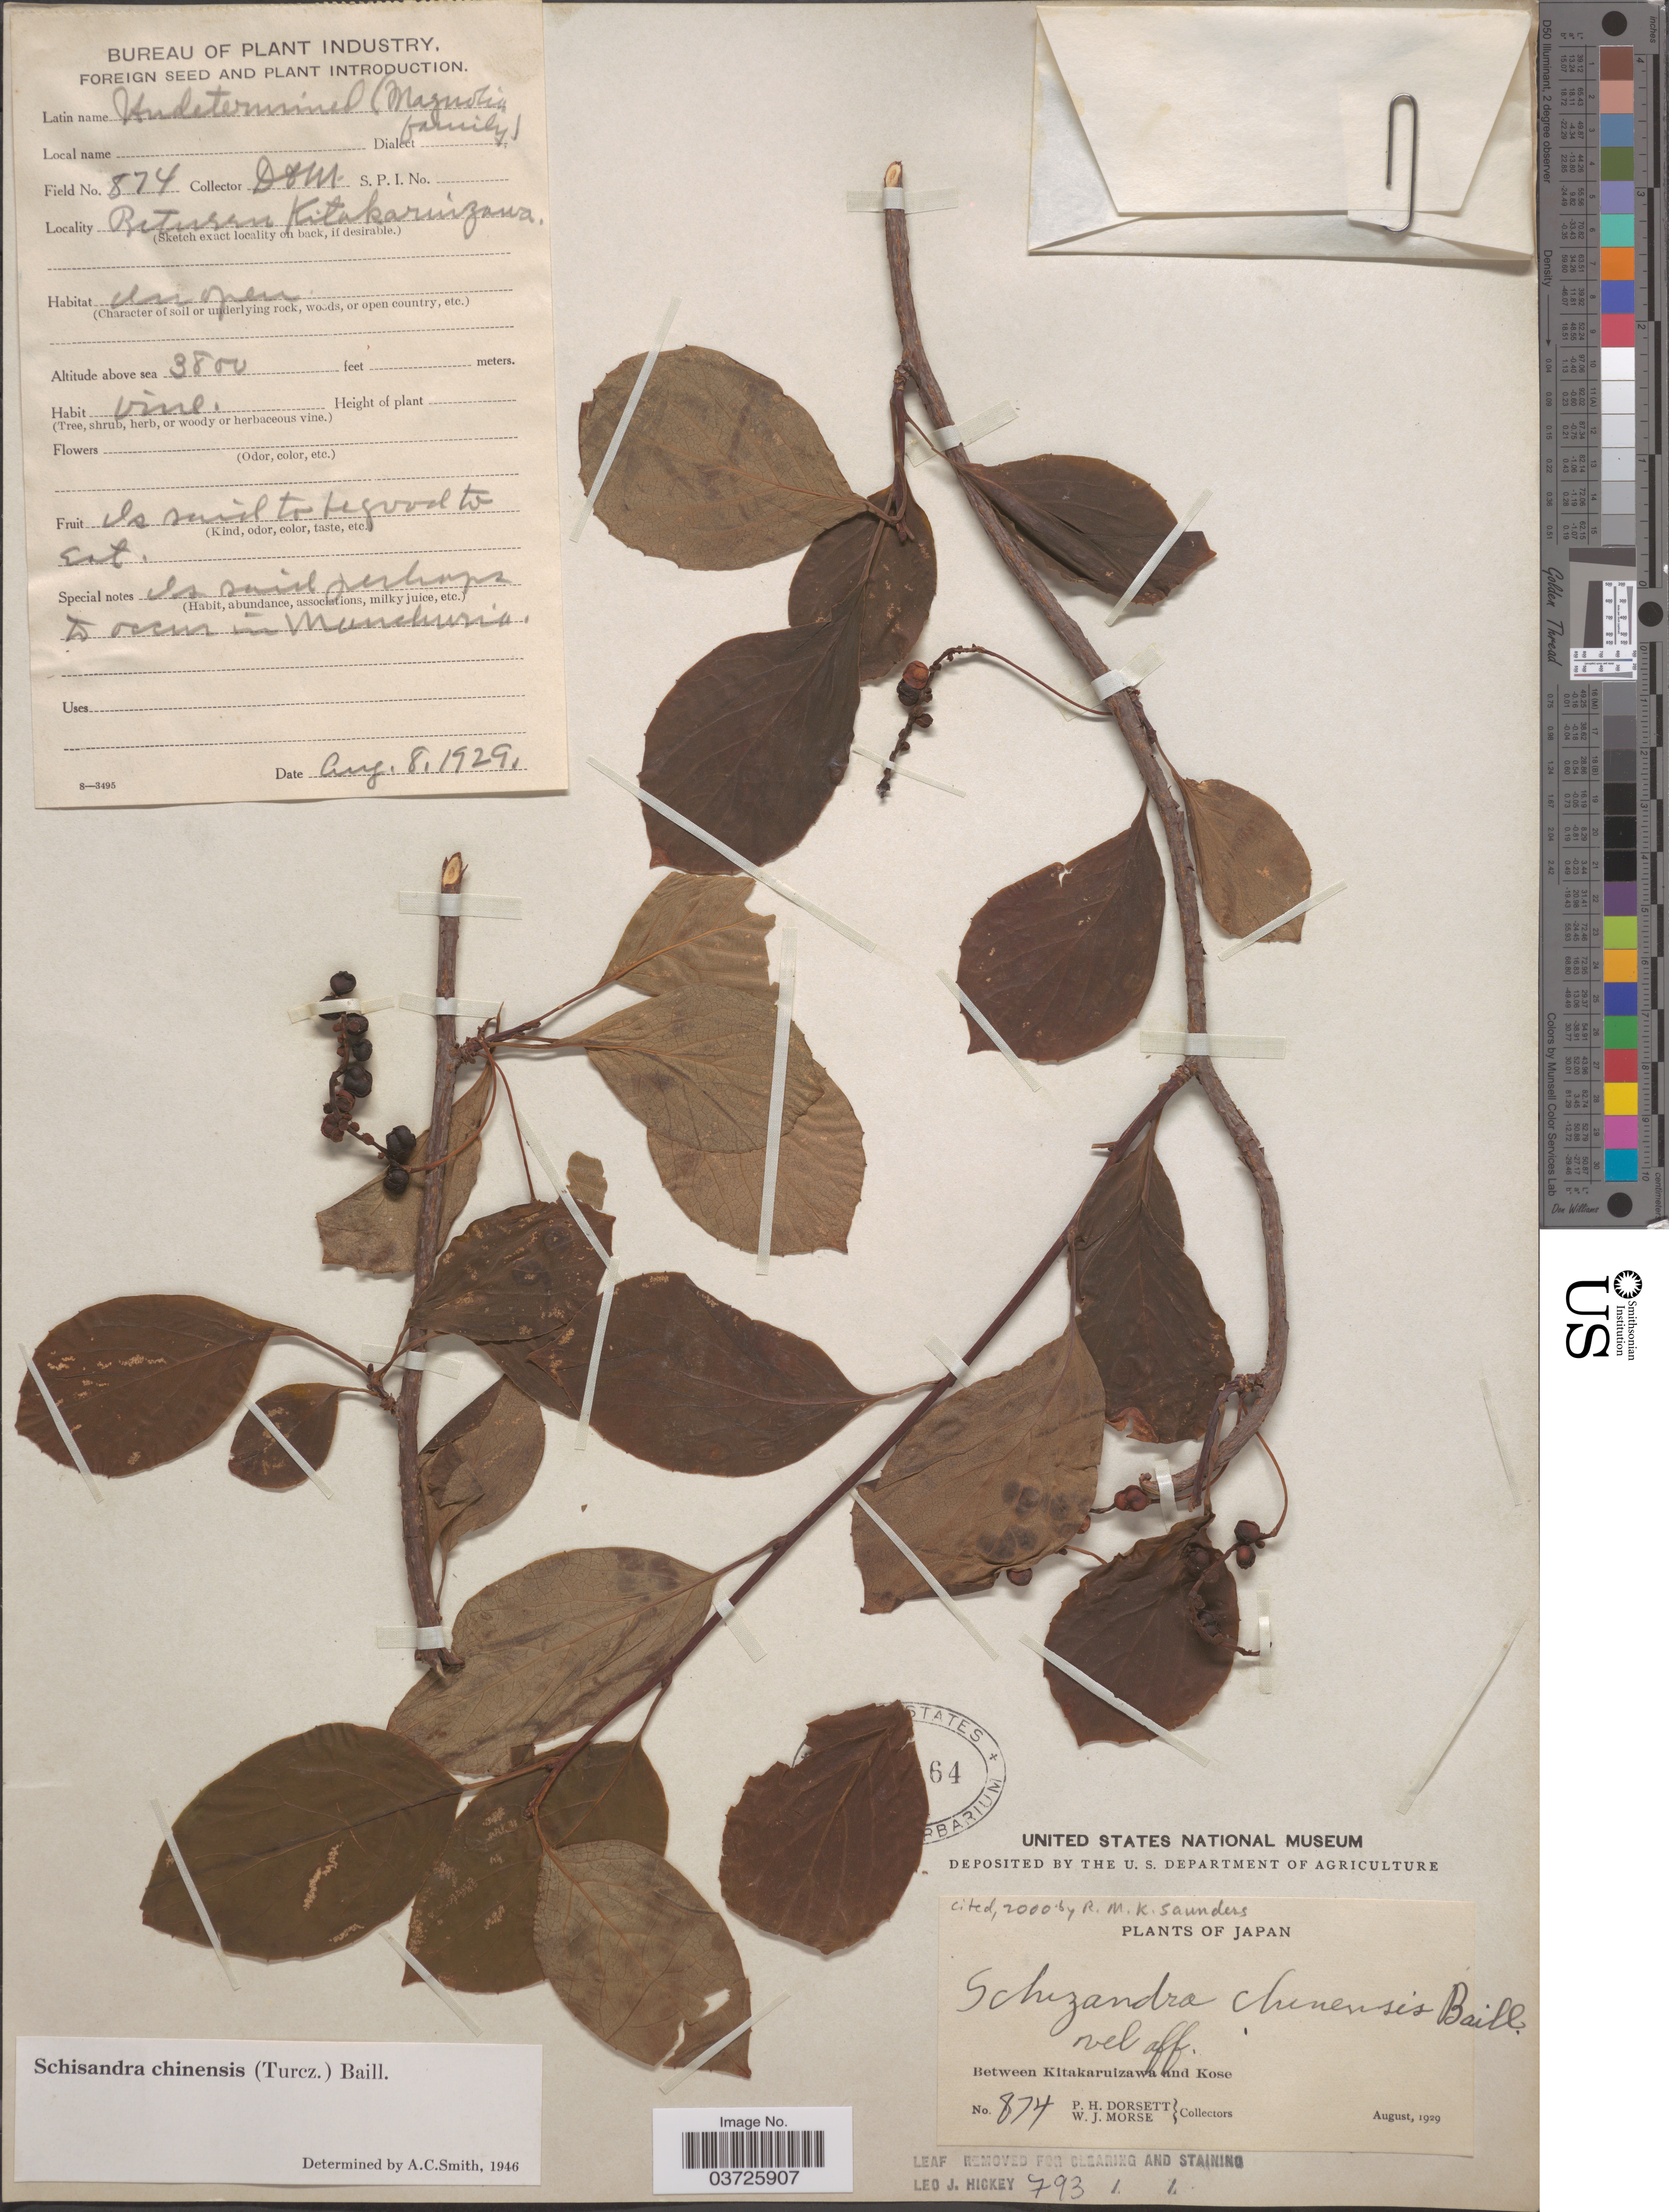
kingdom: Plantae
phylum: Tracheophyta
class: Magnoliopsida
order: Austrobaileyales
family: Schisandraceae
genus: Schisandra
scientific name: Schisandra chinensis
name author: (Turcz.) Baill.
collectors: P. H. Dorsett & W. J. Morse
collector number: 874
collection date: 1929-08-08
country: Japan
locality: Between Kitakaruizawa and Kose.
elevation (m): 1158